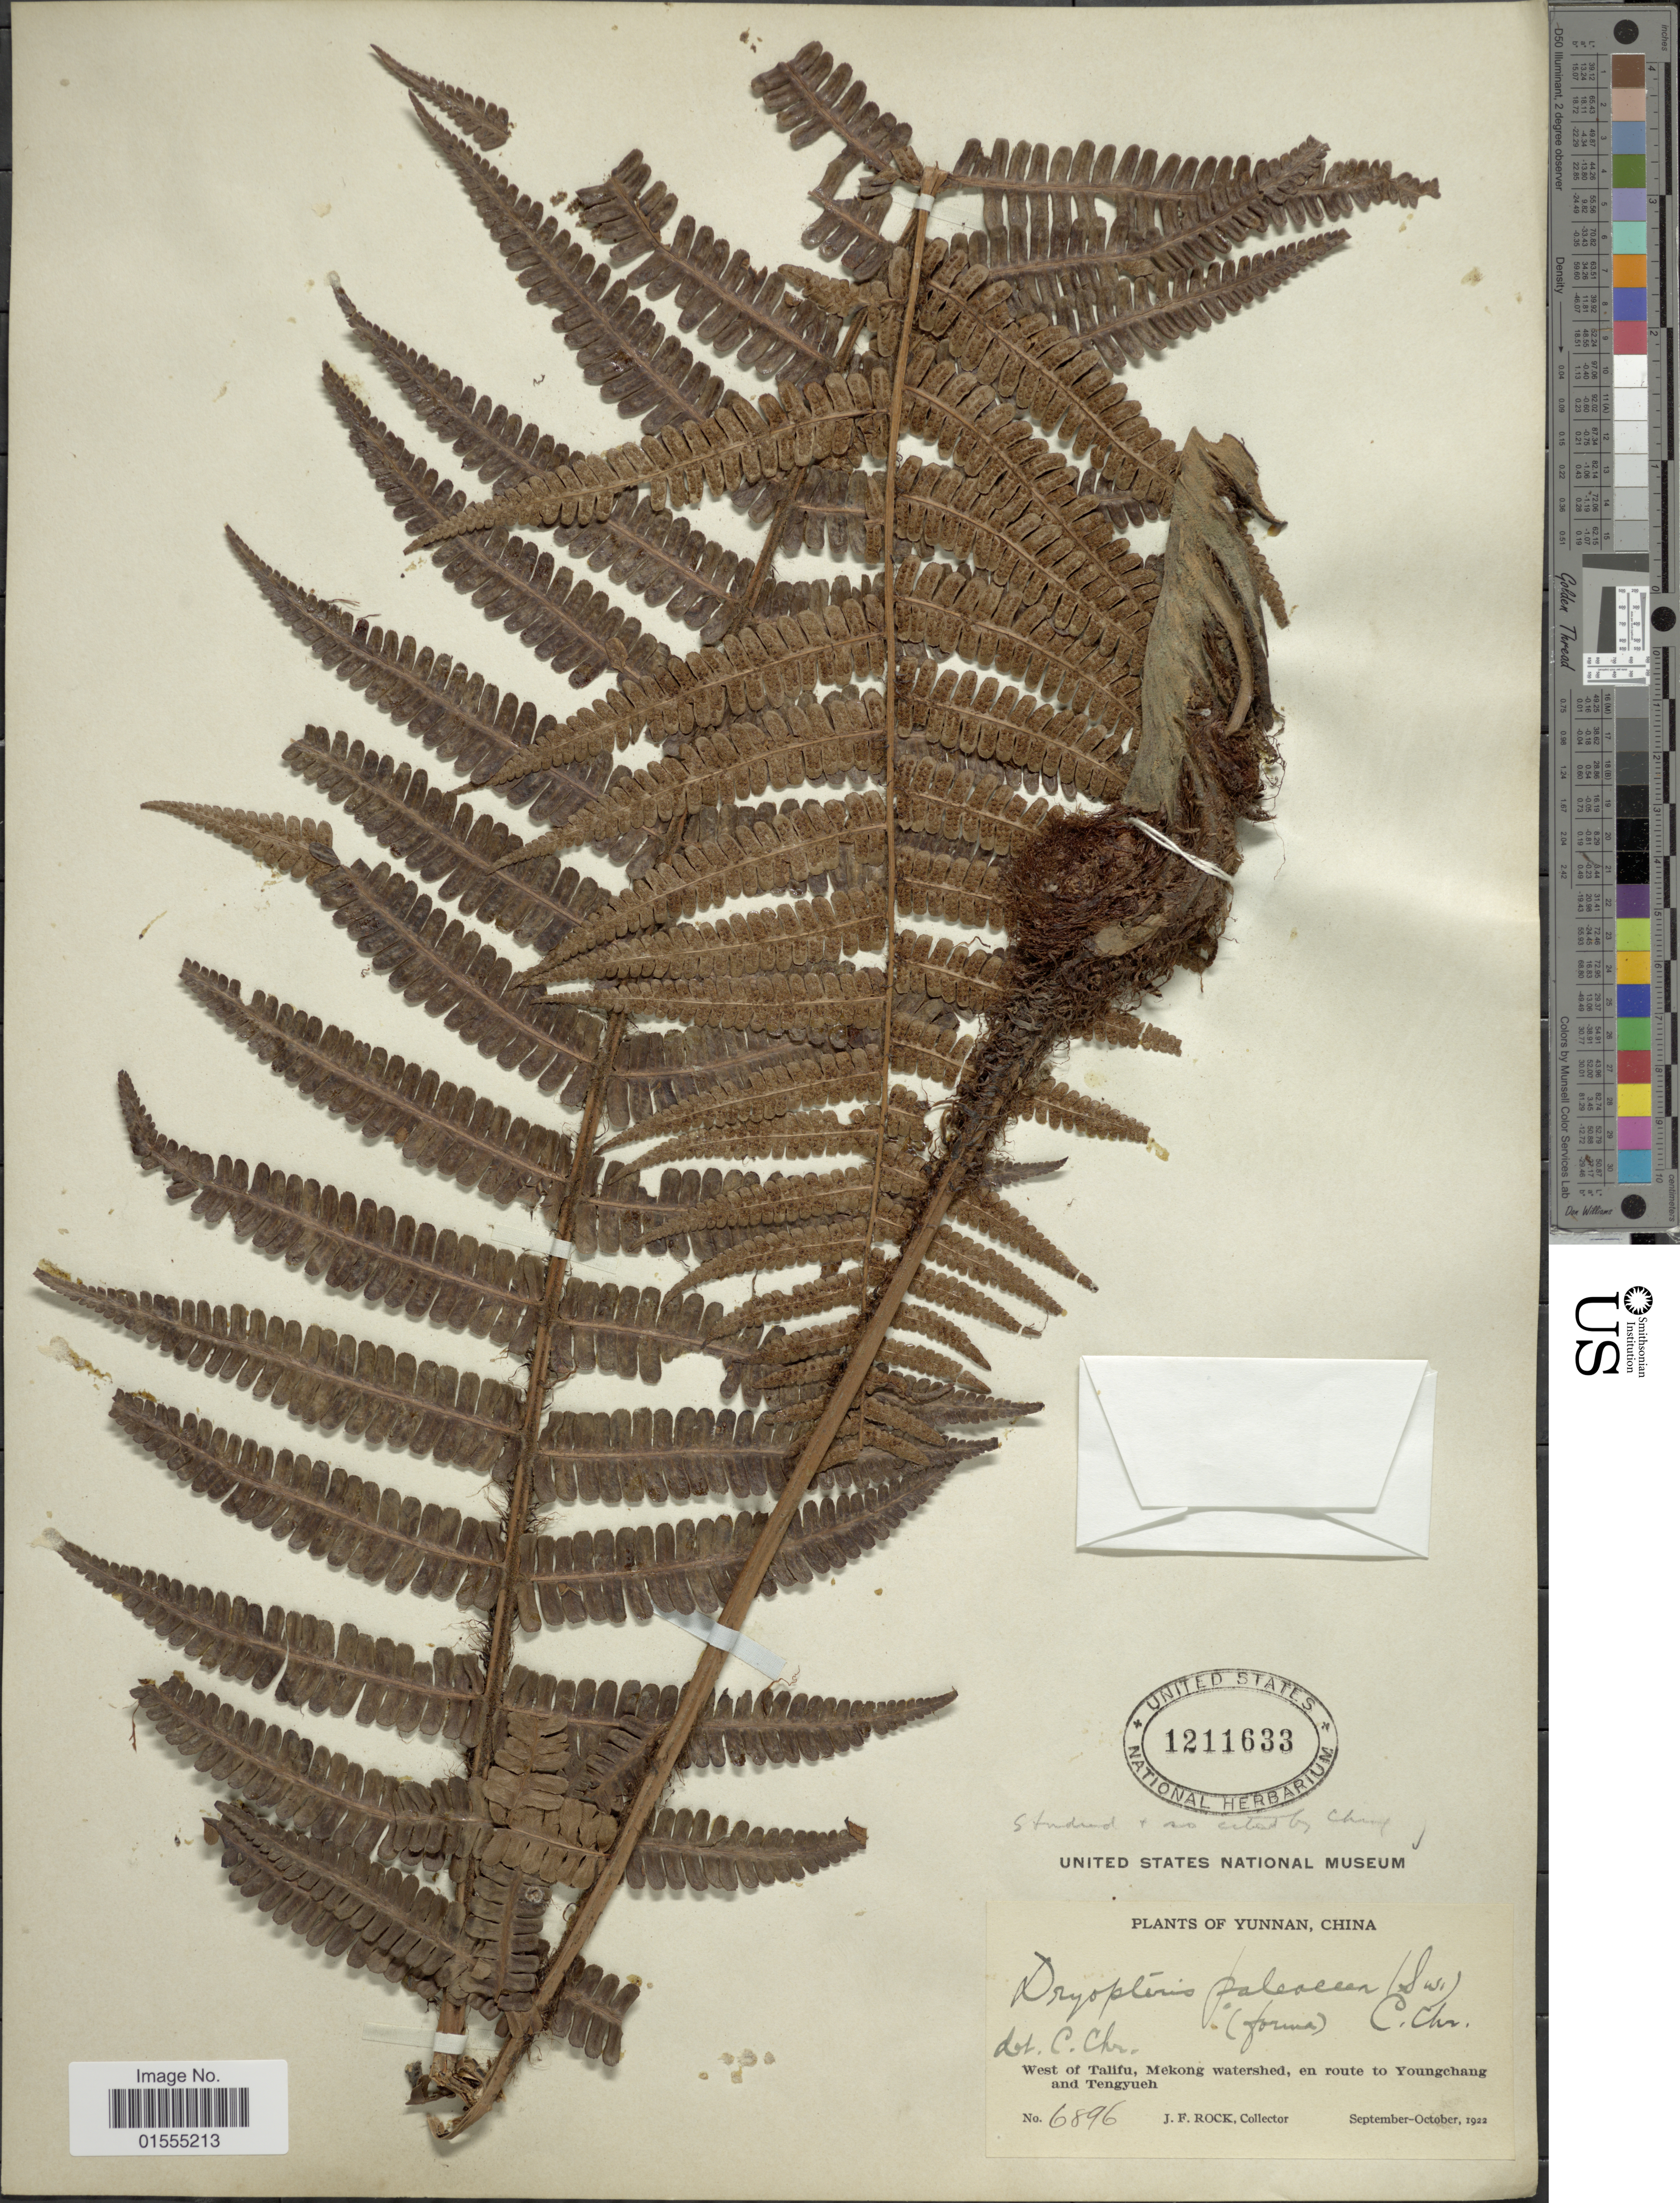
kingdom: Plantae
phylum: Tracheophyta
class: Polypodiopsida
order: Polypodiales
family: Dryopteridaceae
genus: Dryopteris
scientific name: Dryopteris wallichiana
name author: (Spreng.) Hyl.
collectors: J. Rock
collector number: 6896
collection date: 1922-09/1922-10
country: China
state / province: Yunnan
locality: West of Talifu, Mekong watershed, en route to Youngchang and Tengyueh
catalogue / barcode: US 1211633